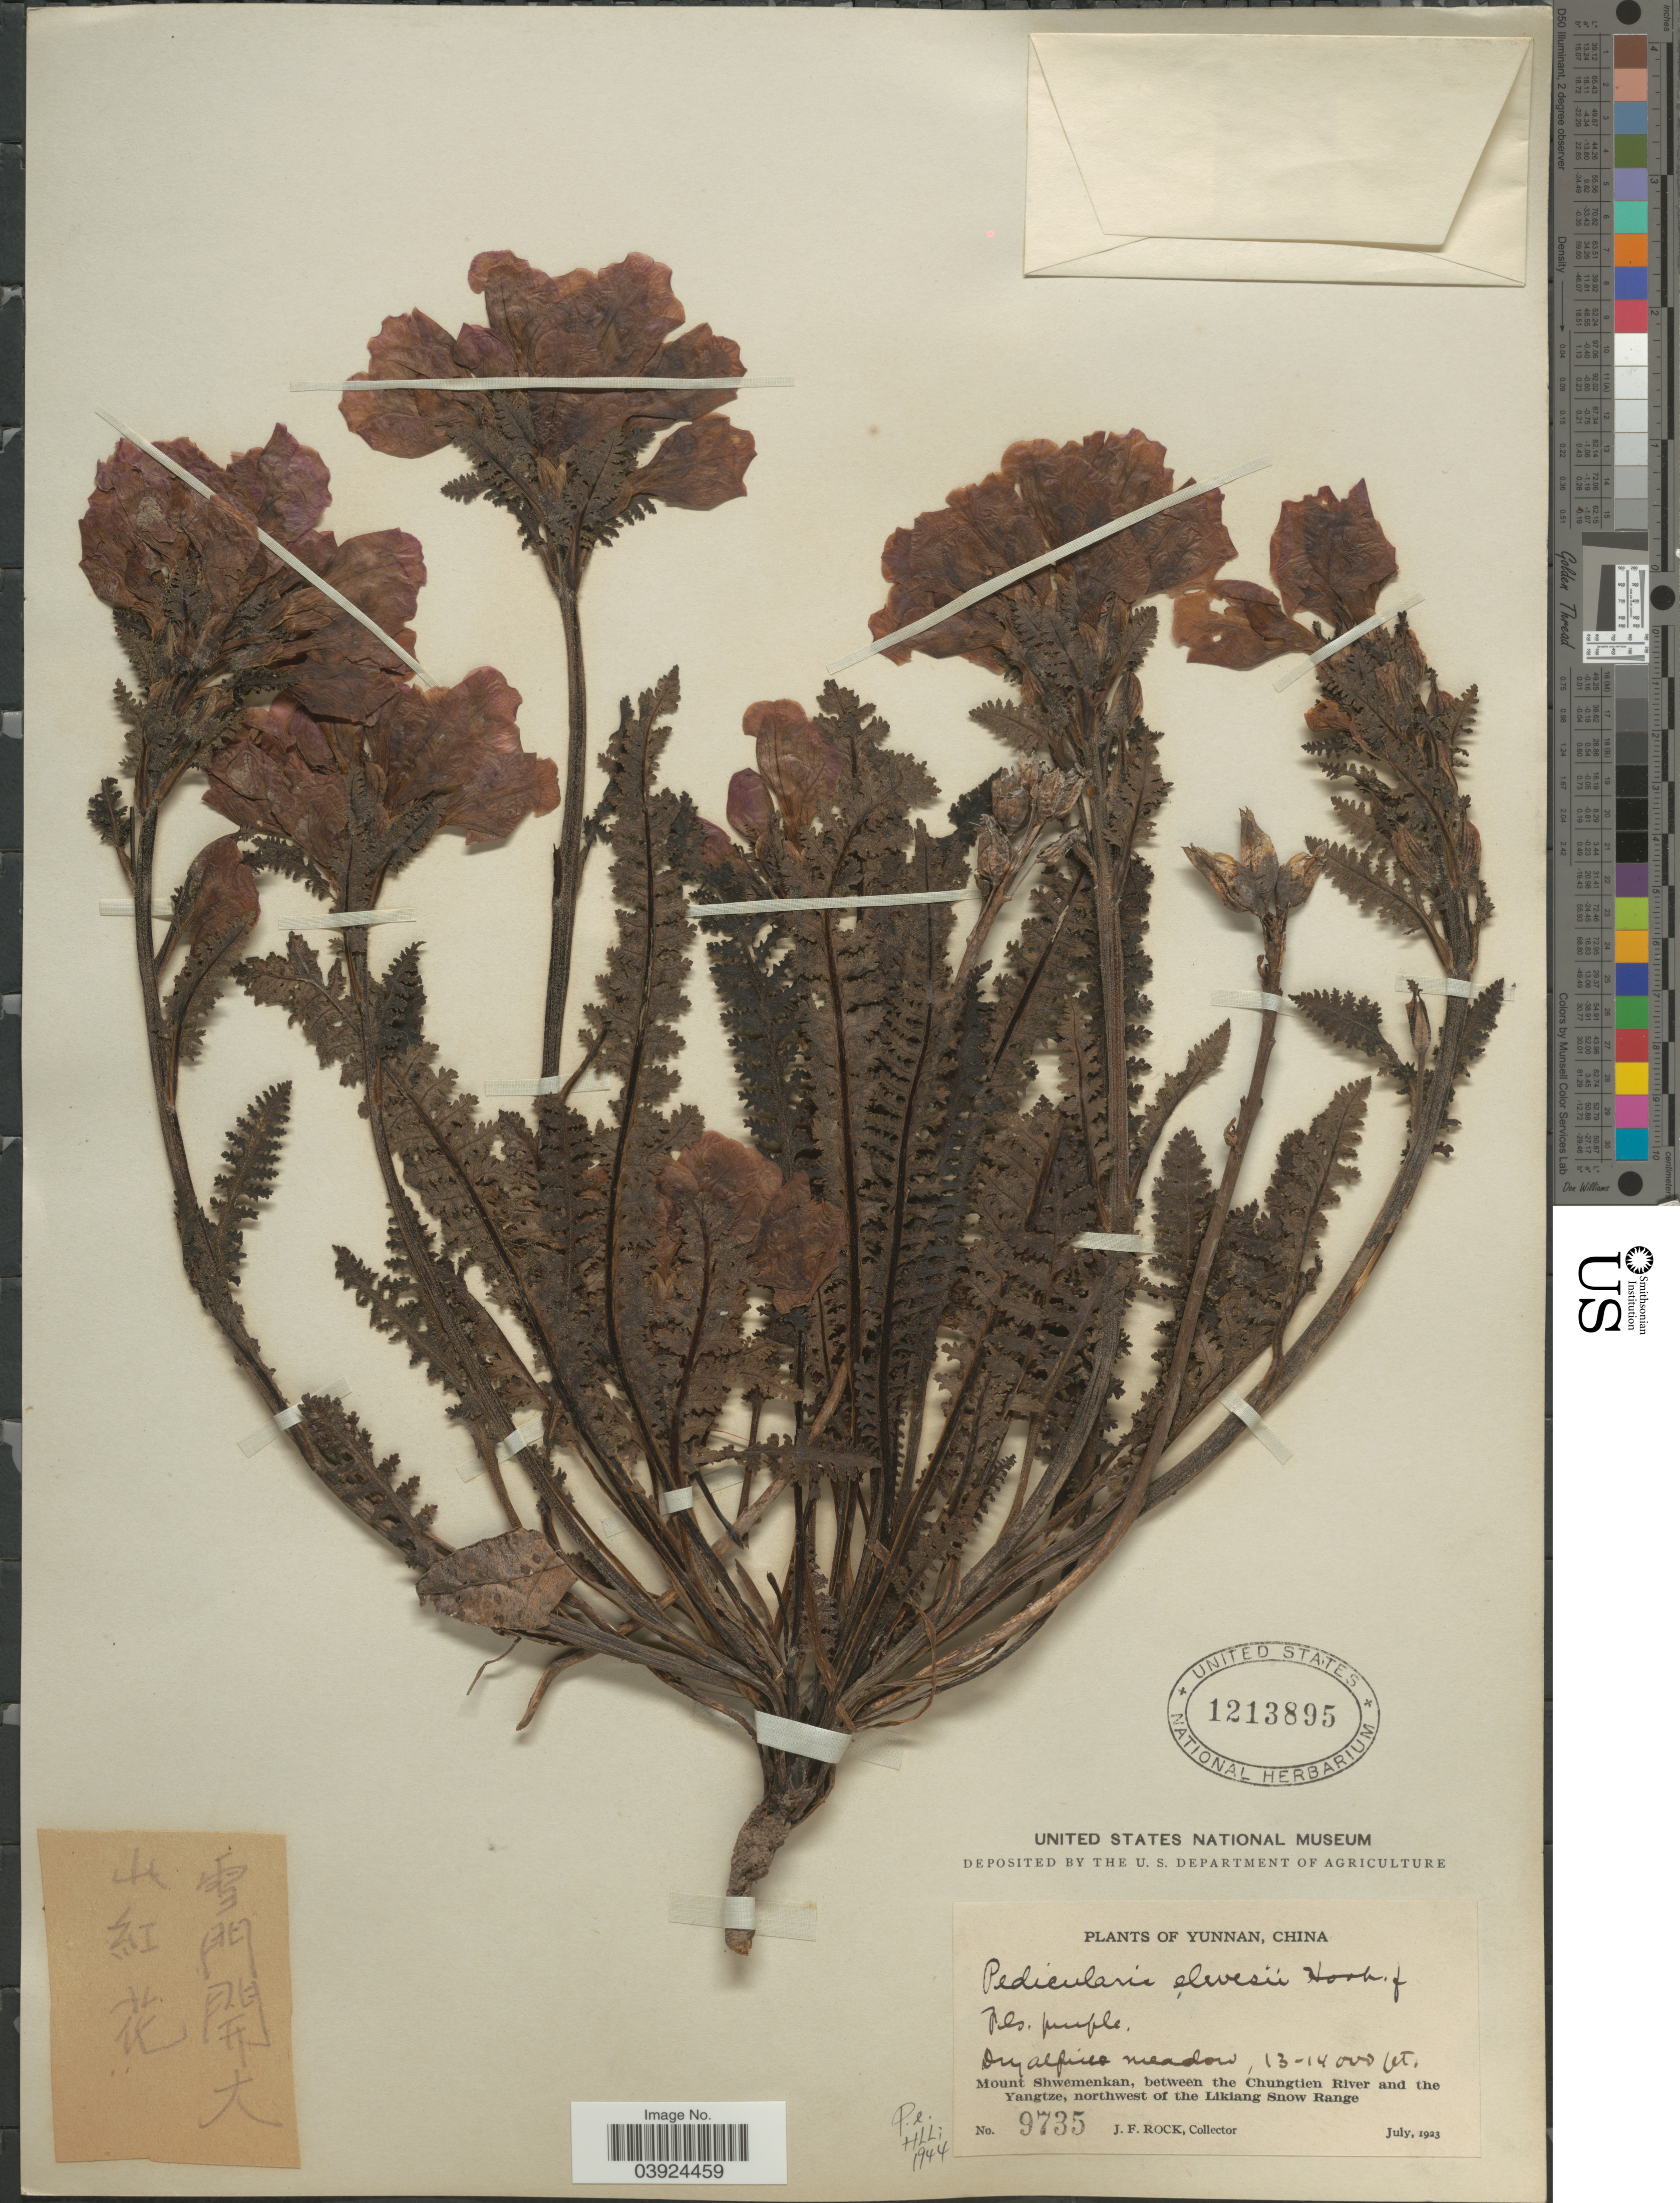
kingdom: Plantae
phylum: Tracheophyta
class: Magnoliopsida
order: Lamiales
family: Orobanchaceae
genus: Pedicularis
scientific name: Pedicularis elwesii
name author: Hook. f.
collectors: J. Rock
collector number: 9735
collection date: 1923-07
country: China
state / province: Yunnan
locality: Mount Shwemenkan, between the Chungtien River and the Yangtze, northwest of the Likiang Snow Range.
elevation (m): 3962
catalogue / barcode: US 1213895